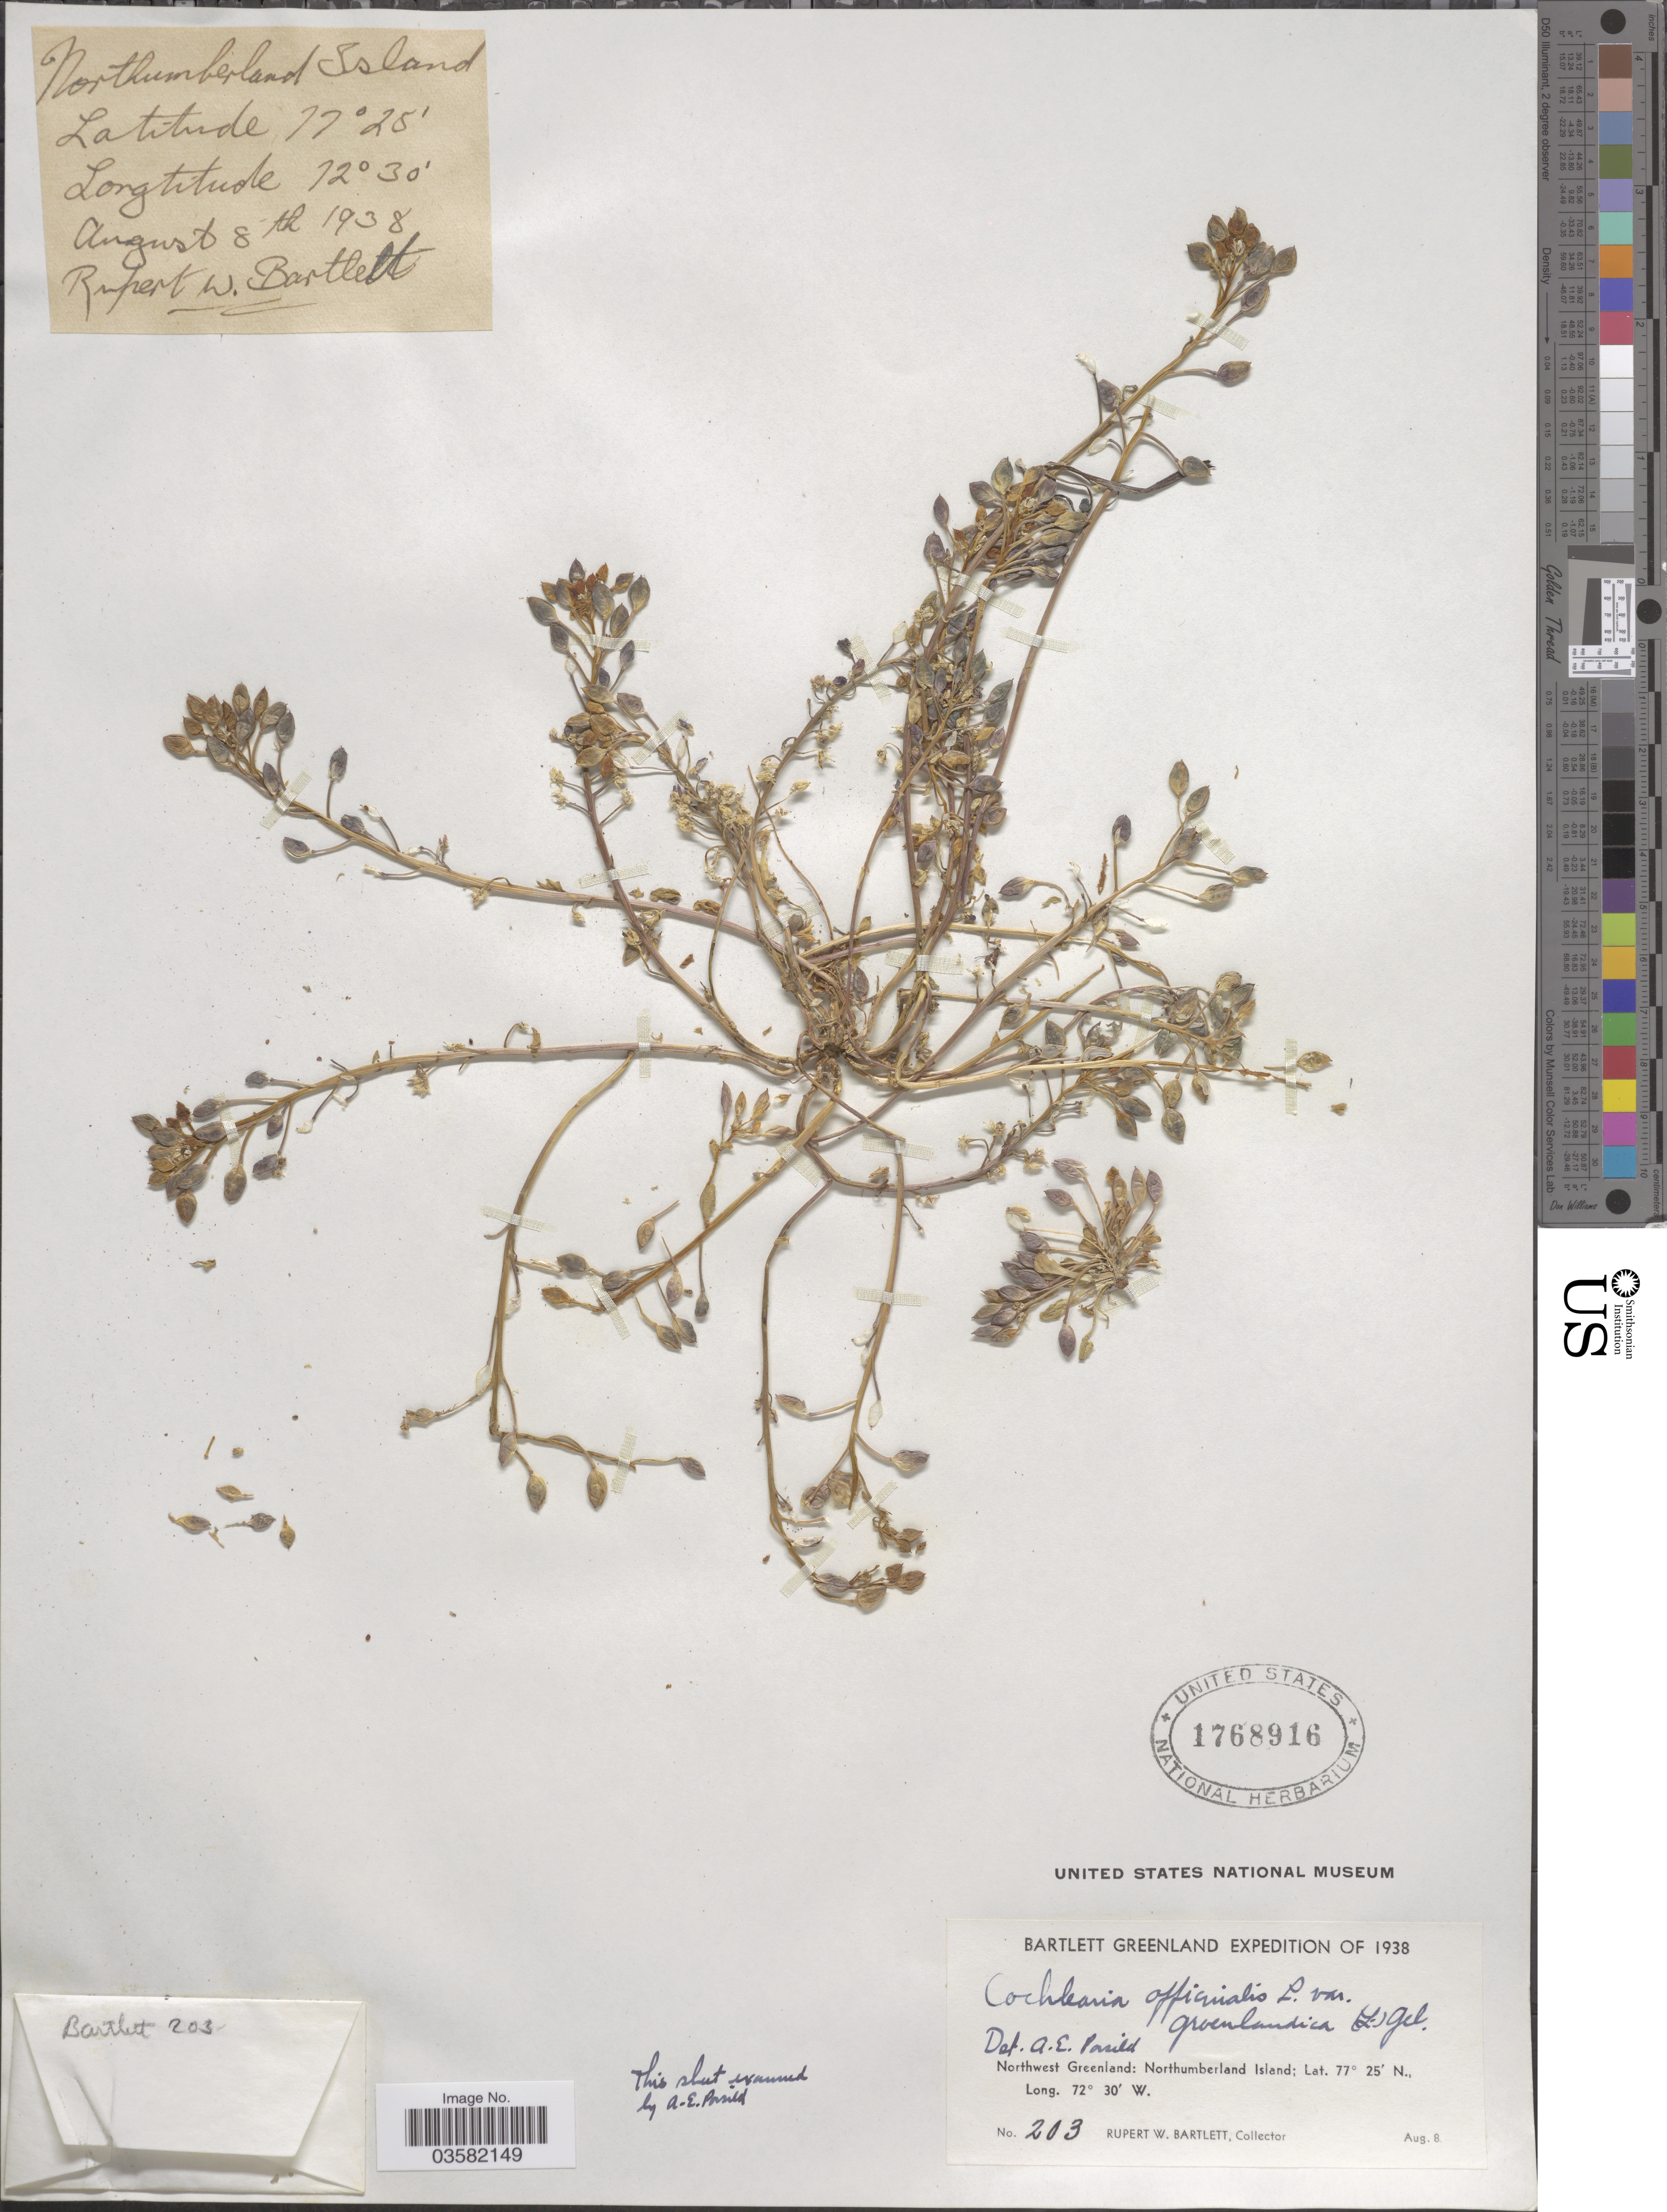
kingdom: Plantae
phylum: Tracheophyta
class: Magnoliopsida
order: Brassicales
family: Brassicaceae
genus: Cochlearia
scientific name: Cochlearia groenlandica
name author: L.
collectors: R. W. Bartlett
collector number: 203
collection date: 1938-08-08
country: Greenland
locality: Northwest Greenland: Northumberland Island.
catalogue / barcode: US 1768916